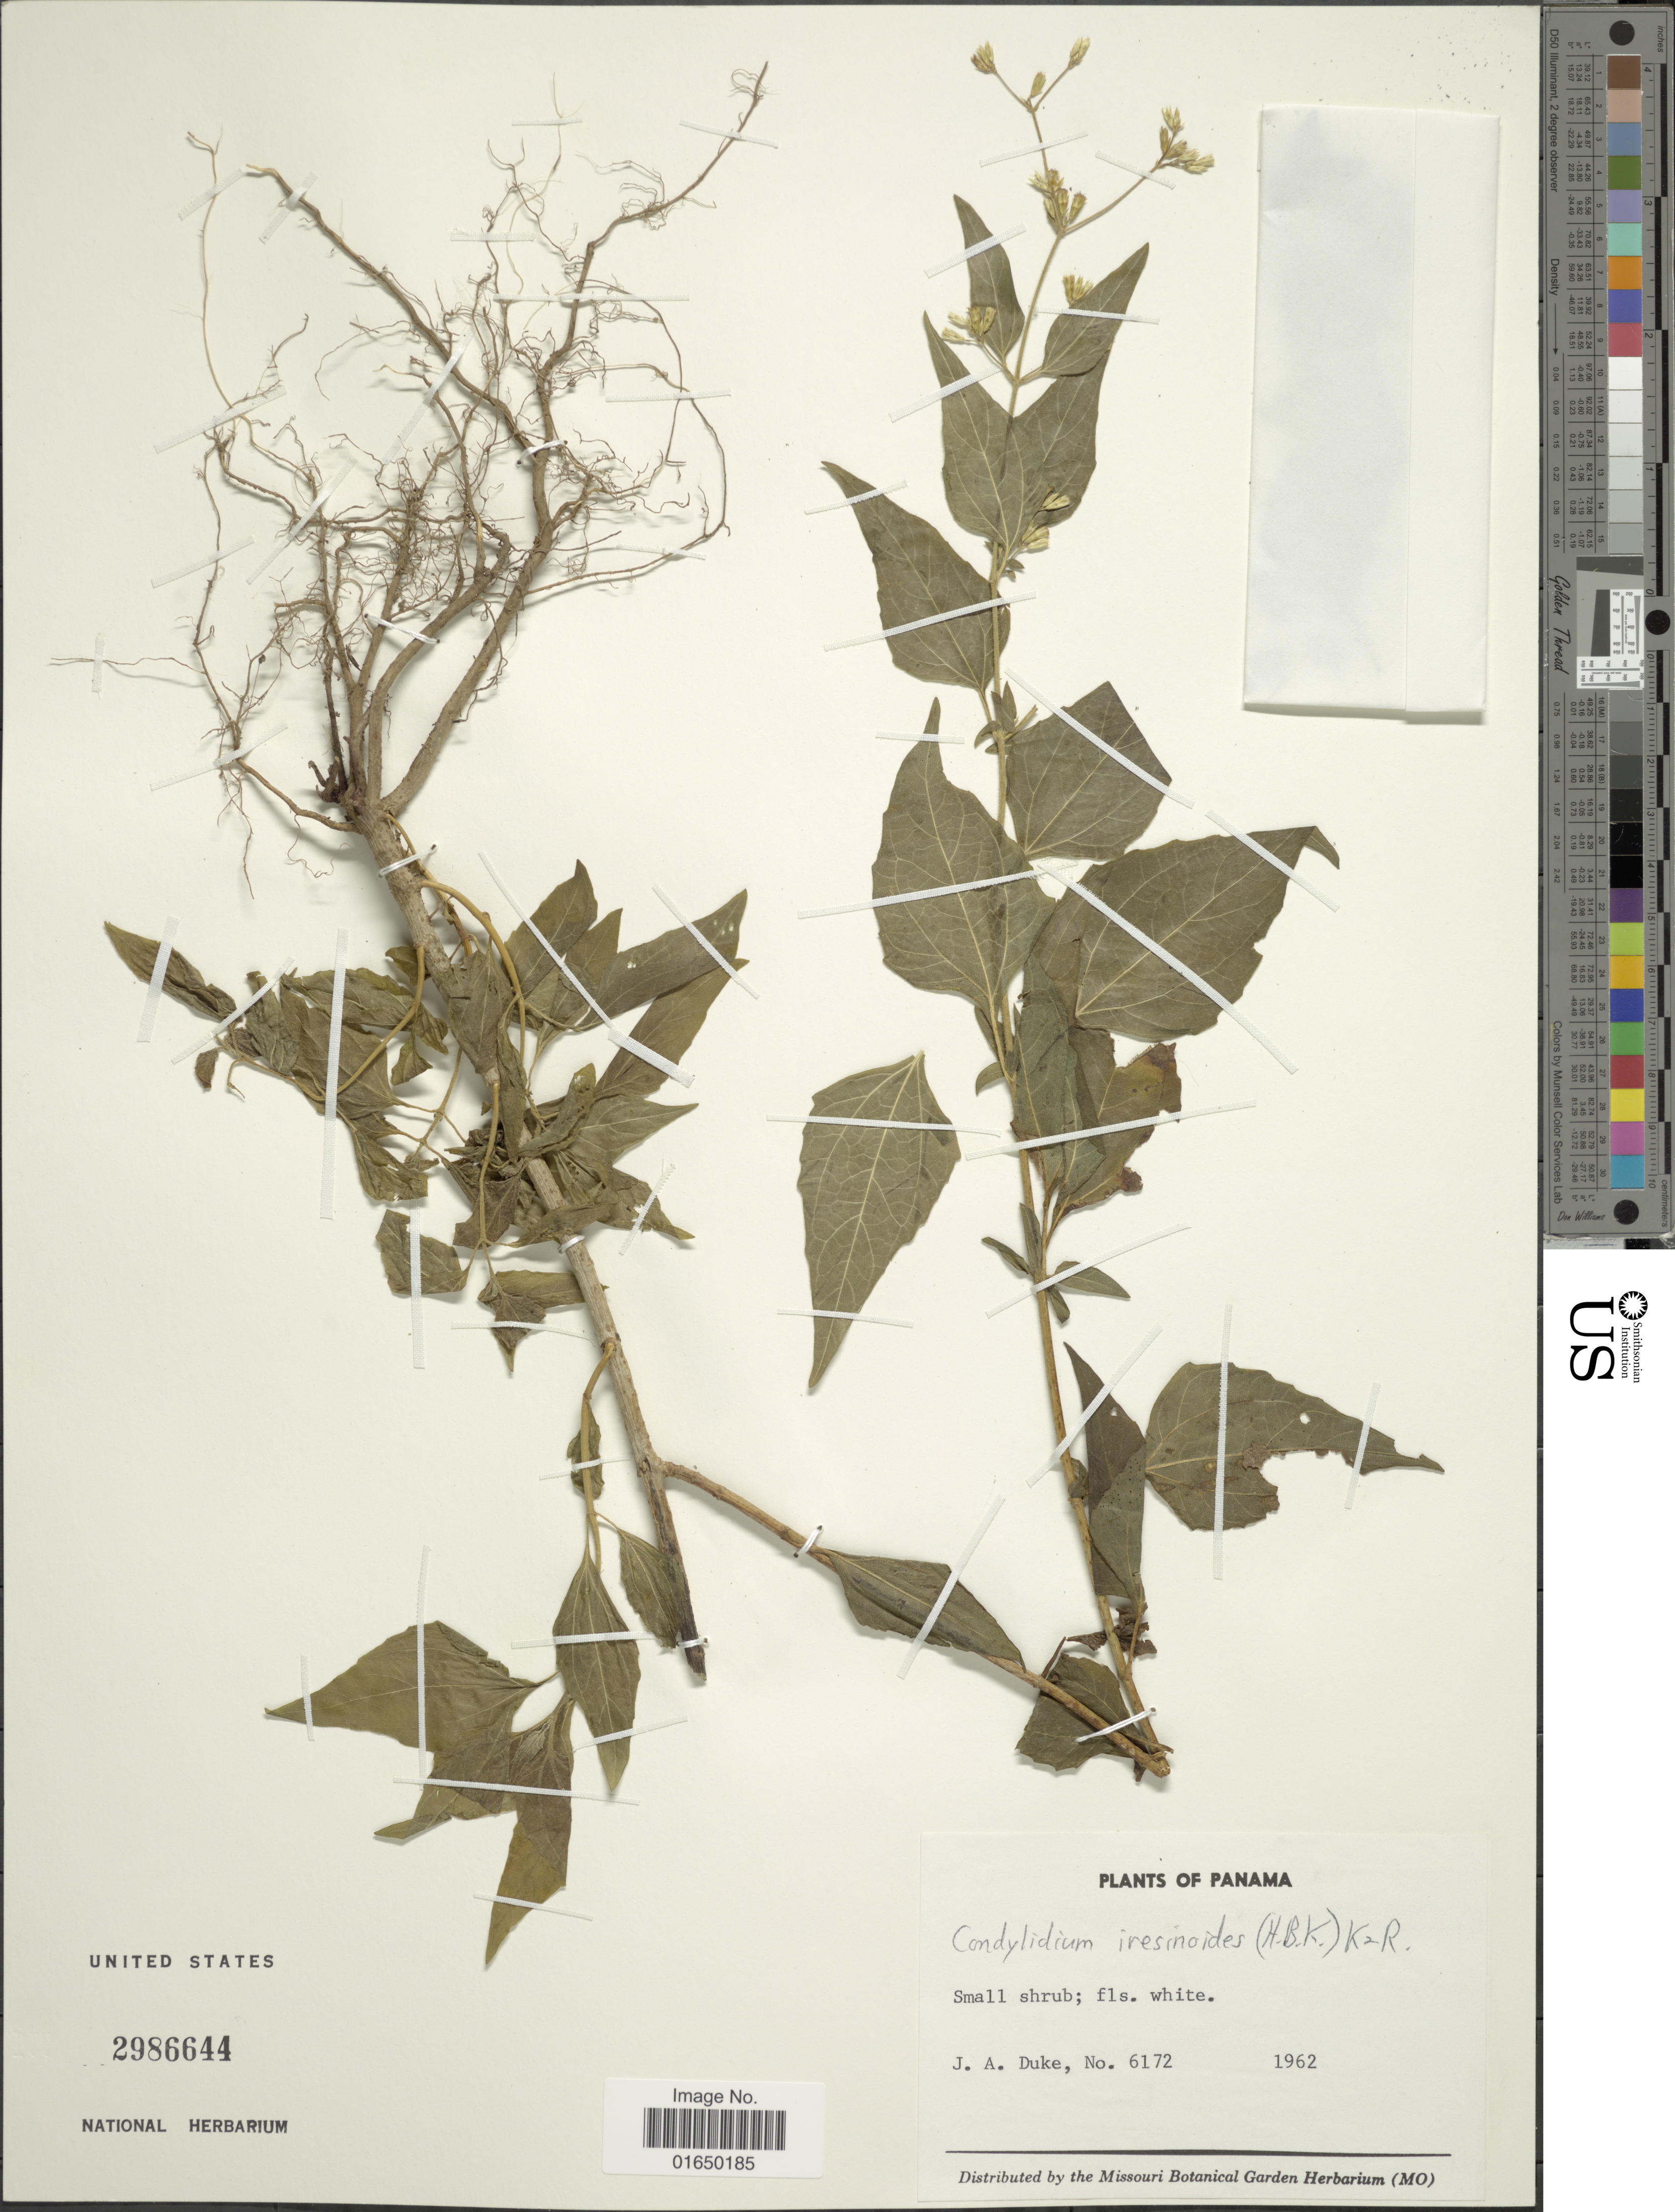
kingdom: Plantae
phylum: Tracheophyta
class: Magnoliopsida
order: Asterales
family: Asteraceae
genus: Condylidium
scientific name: Condylidium iresinoides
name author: (Kunth) R.M. King & H. Rob.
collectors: J. A. Duke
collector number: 6172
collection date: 1962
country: Panama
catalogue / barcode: US 2986644